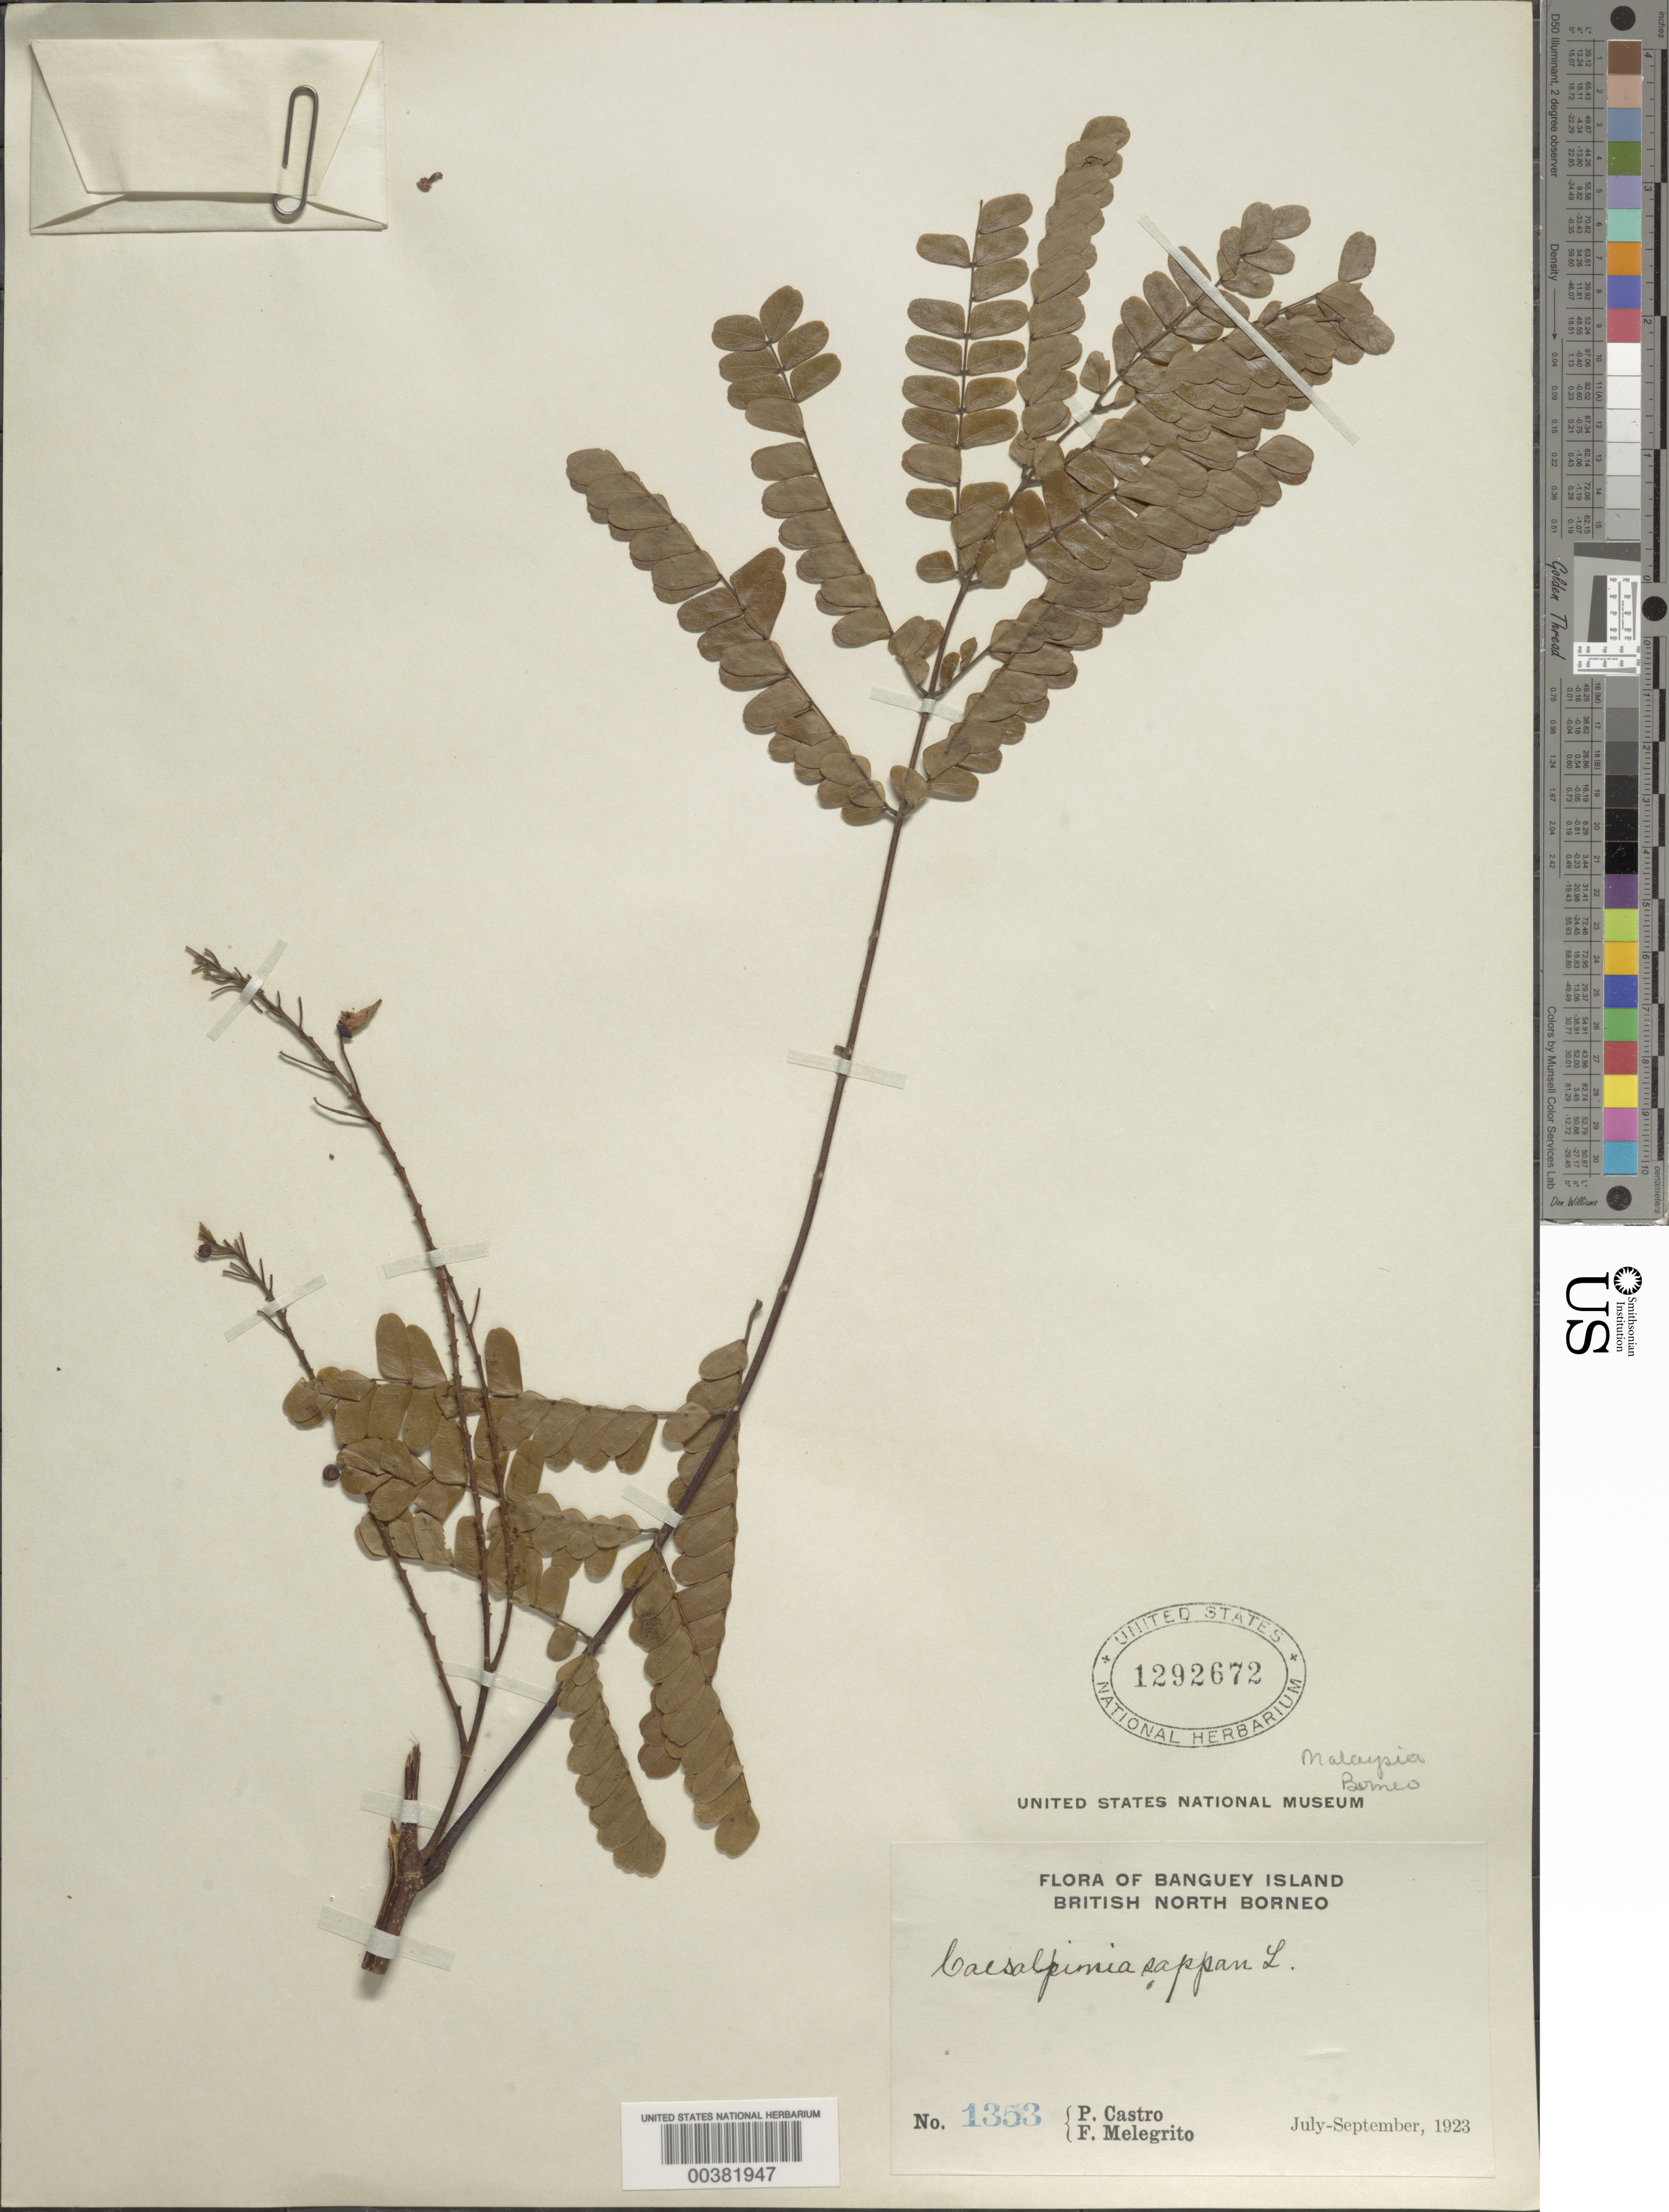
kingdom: Plantae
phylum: Tracheophyta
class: Magnoliopsida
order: Fabales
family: Fabaceae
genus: Biancaea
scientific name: Biancaea sappan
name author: (L.) Tod.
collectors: P. Castro & F. Melegrito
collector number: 1353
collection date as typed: Jul 1923 to -- Nov 1923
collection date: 1923-07/1923-11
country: Malaysia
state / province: Sabah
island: Borneo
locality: Banguey i.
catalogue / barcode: US 1292672